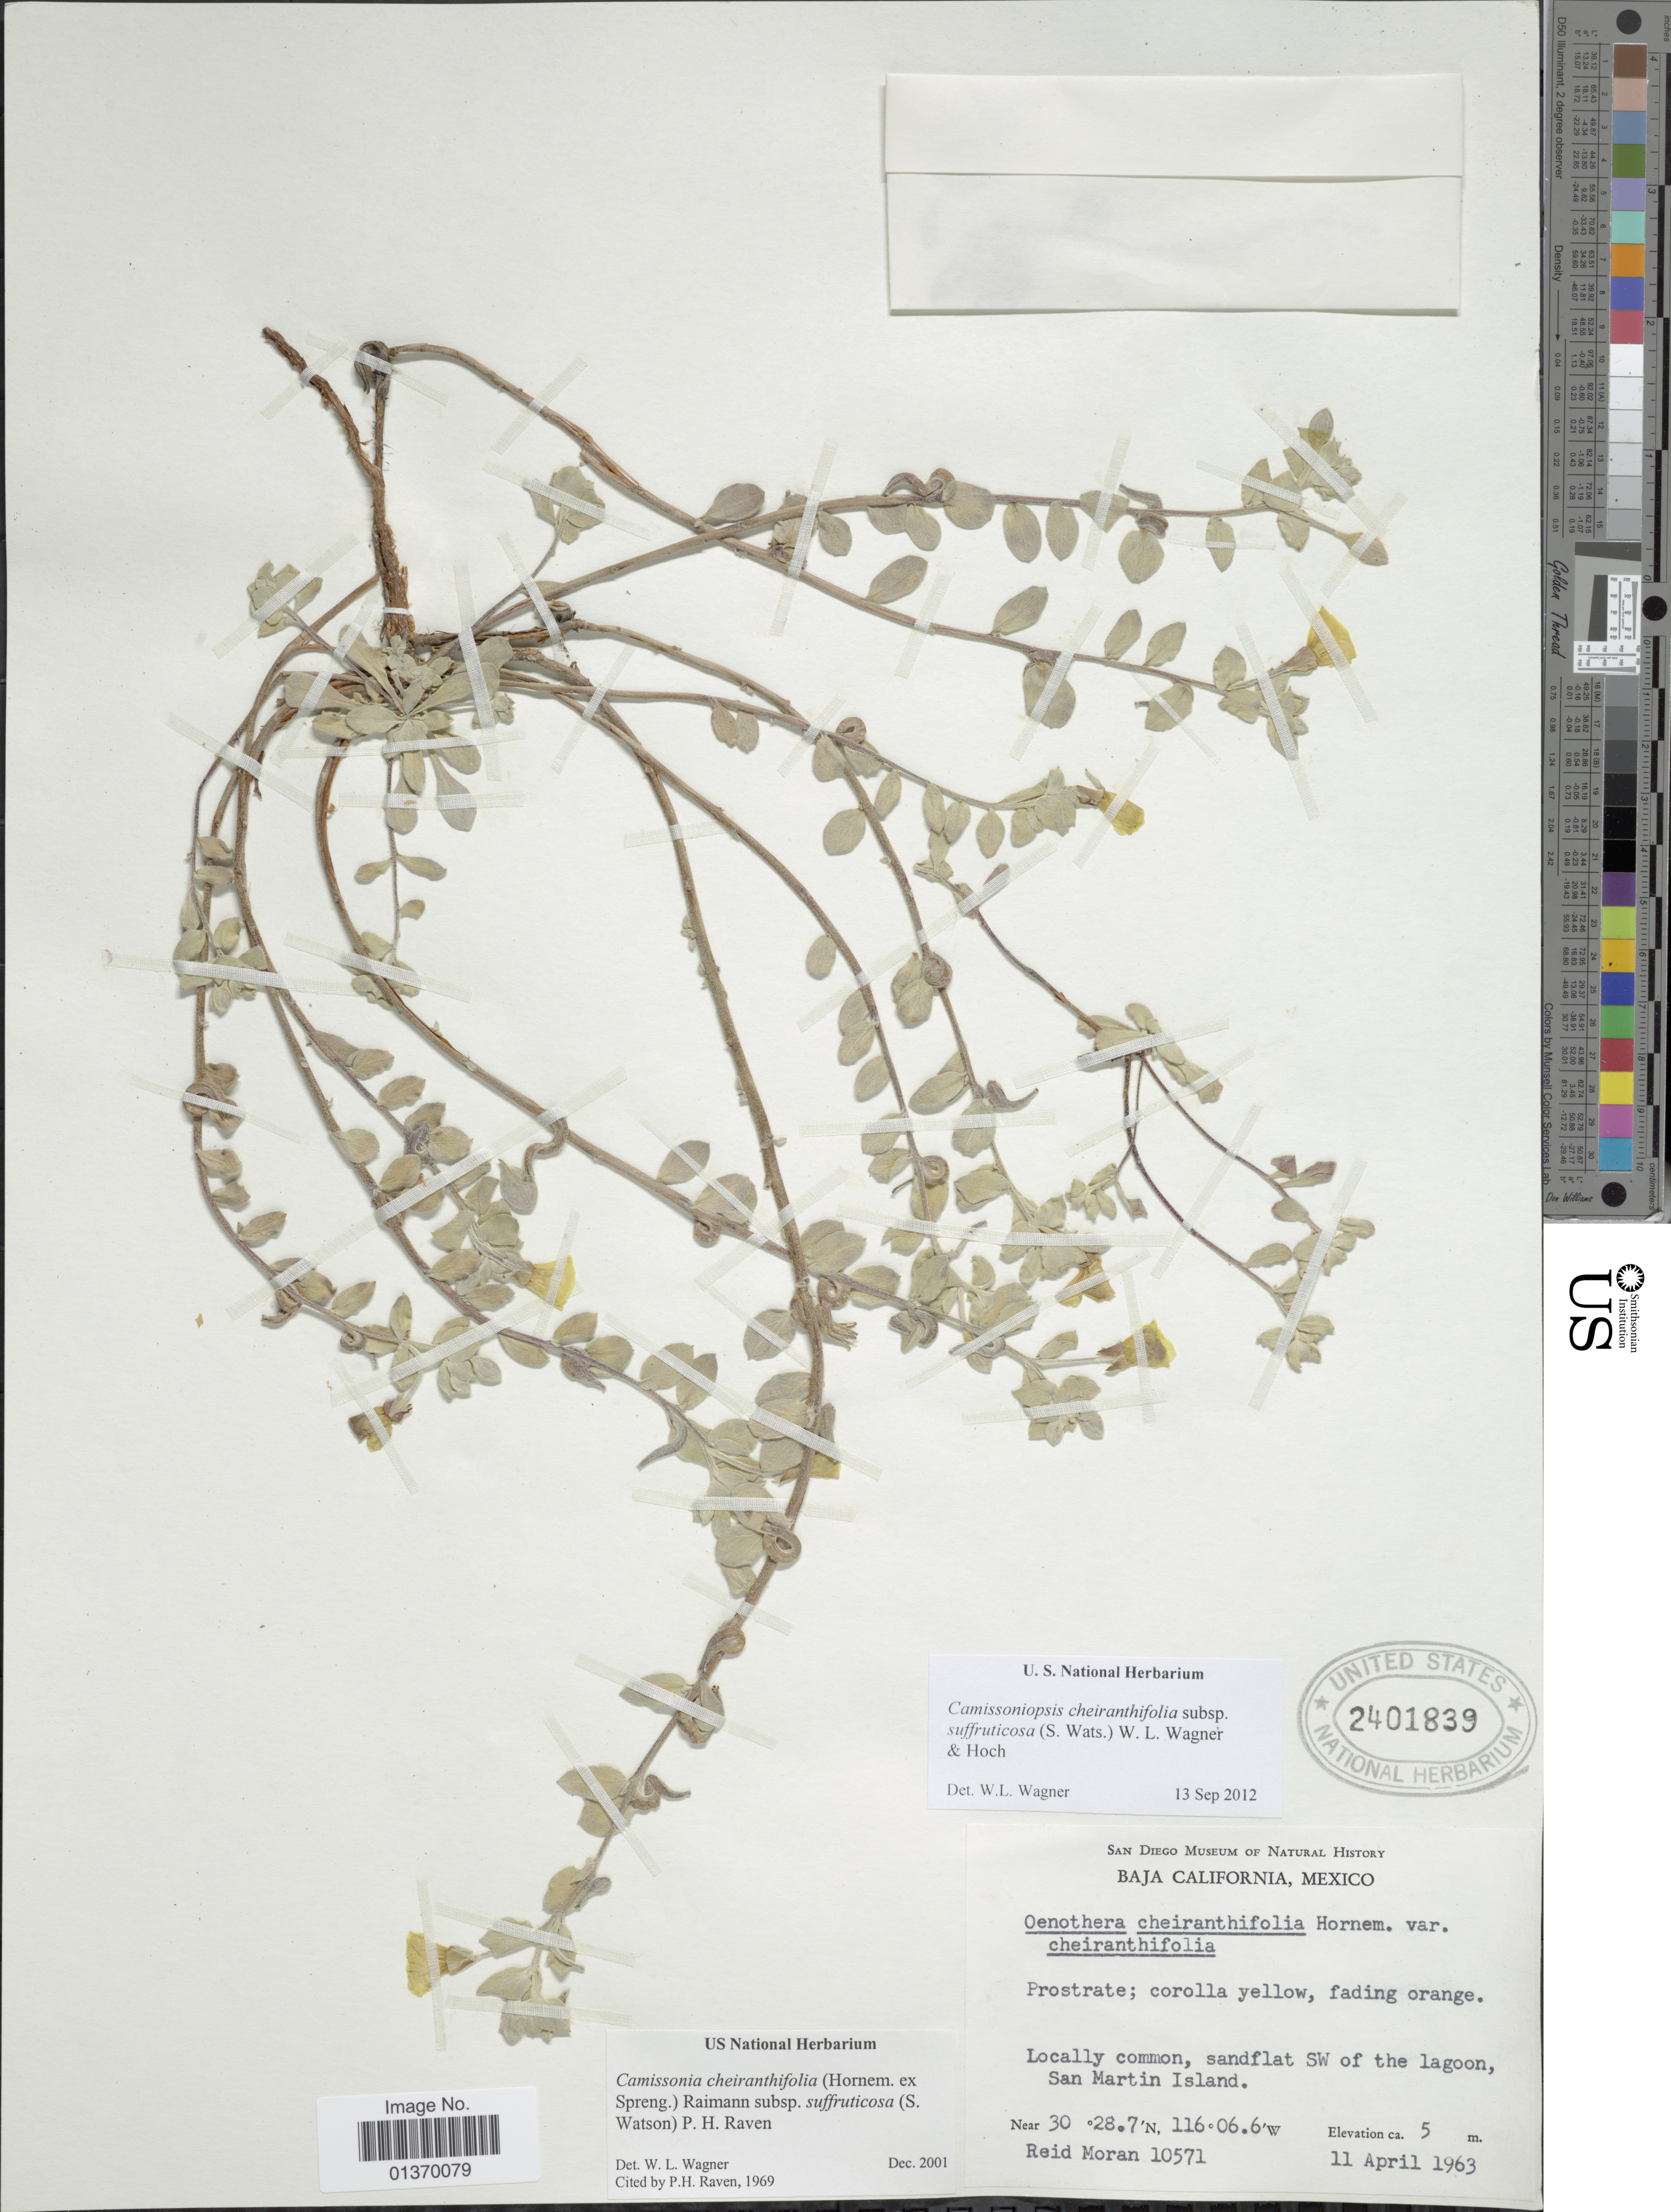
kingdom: Plantae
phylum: Tracheophyta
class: Magnoliopsida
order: Myrtales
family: Onagraceae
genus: Camissoniopsis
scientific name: Camissoniopsis cheiranthifolia subsp. suffruticosa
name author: (S. Watson) W.L. Wagner & Hoch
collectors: R. V. Moran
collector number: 10571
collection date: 1963-04-11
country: Mexico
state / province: Baja California Norte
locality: Sandflat SW of the lagoon, San Martin Island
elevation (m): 5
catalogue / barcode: US 2401839